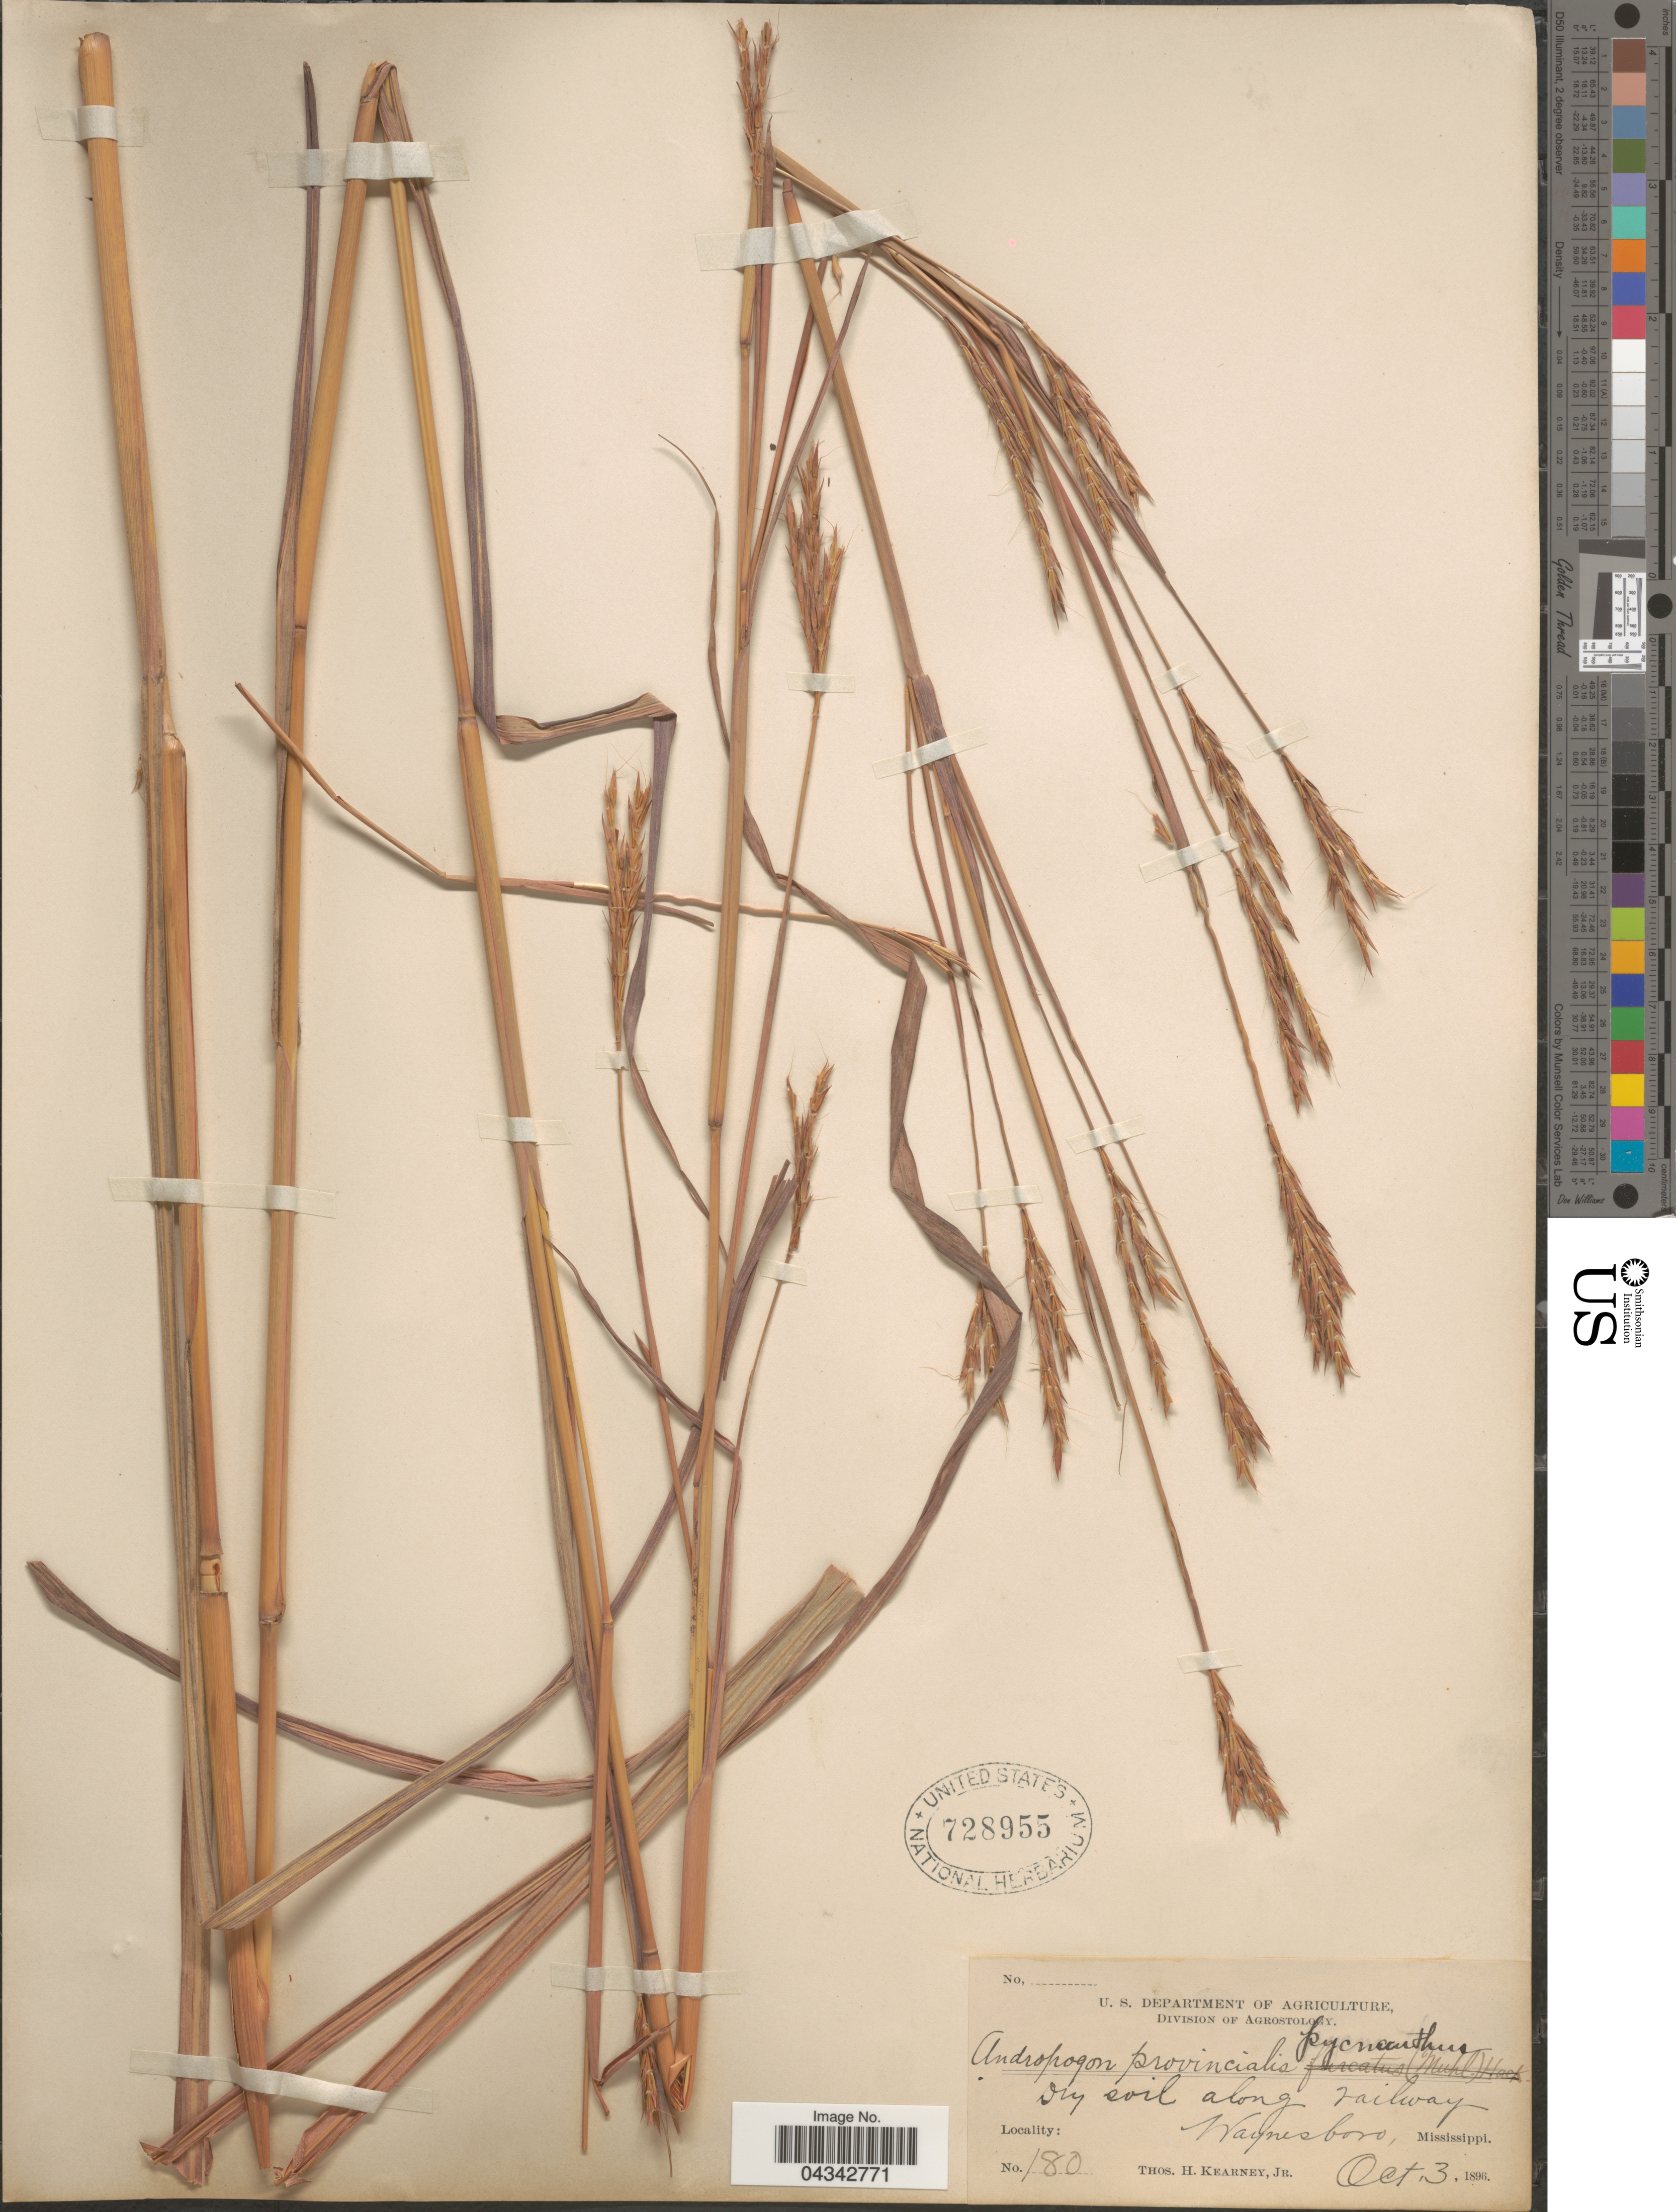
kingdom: Plantae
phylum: Tracheophyta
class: Liliopsida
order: Poales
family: Poaceae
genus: Andropogon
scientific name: Andropogon gerardii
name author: Vitman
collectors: T. H. Kearney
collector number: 180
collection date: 1896-10-03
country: United States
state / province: Mississippi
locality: Along railway. Waynesboro.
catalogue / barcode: US 728955